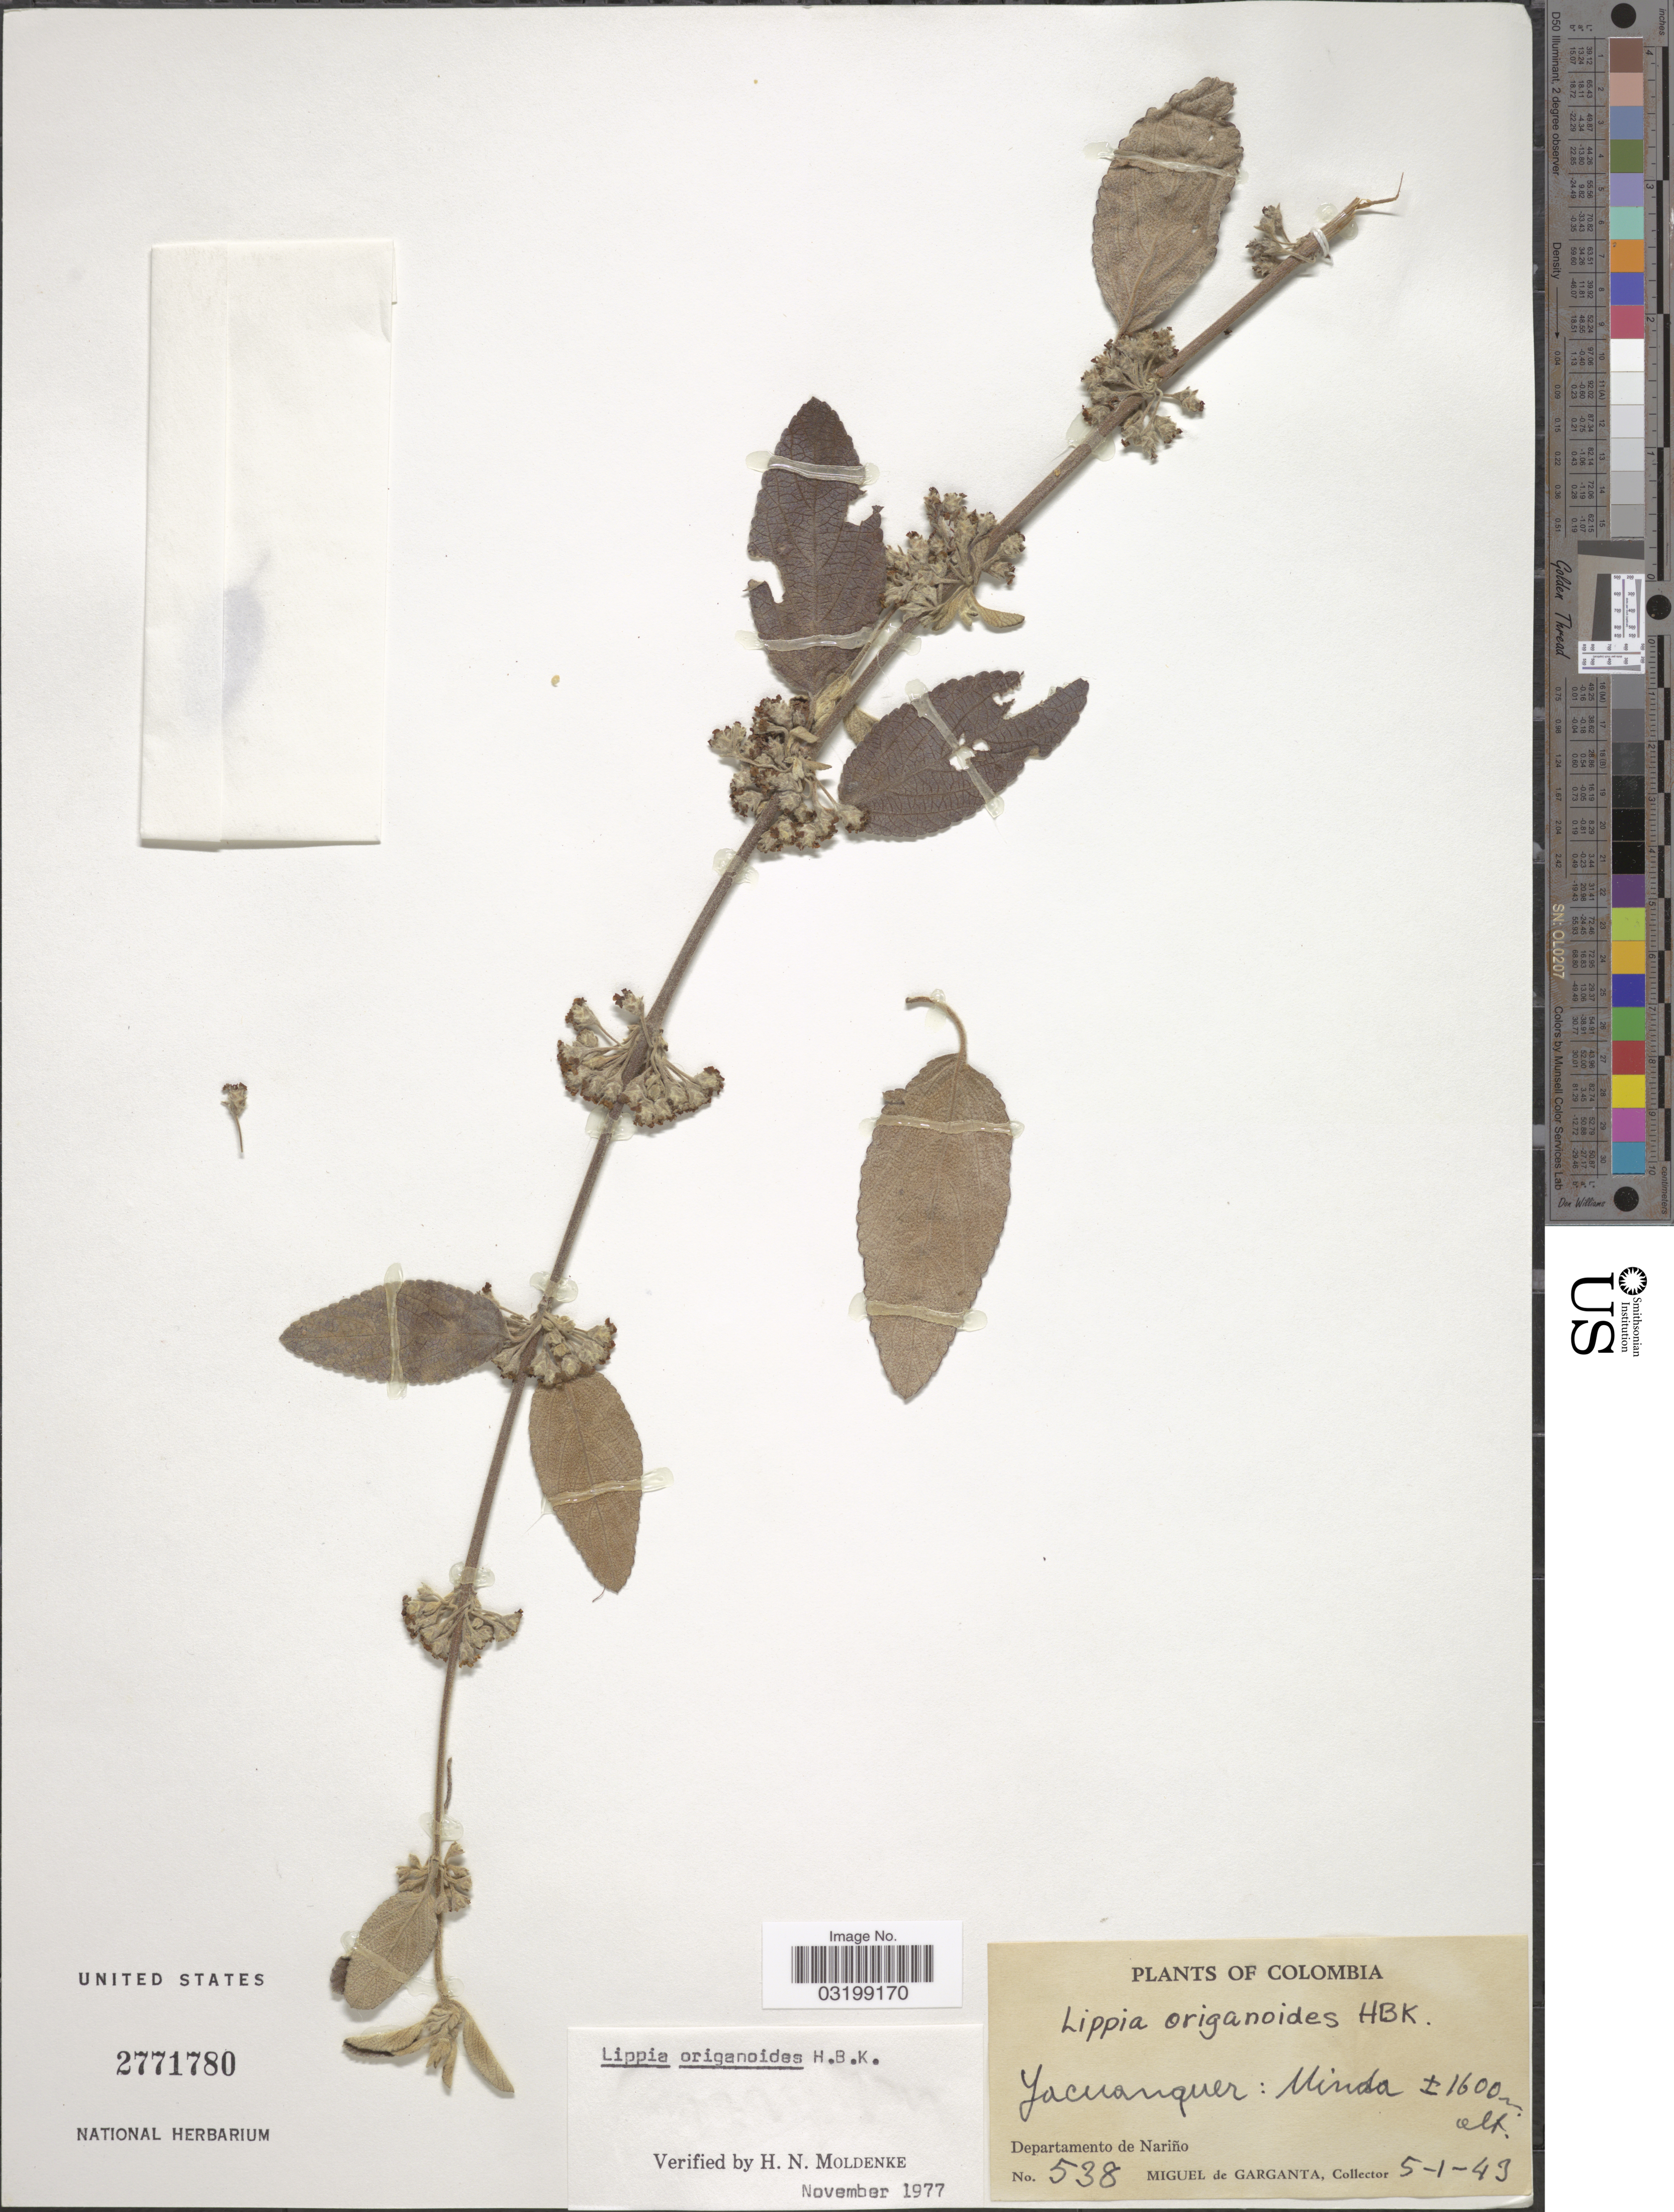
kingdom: Plantae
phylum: Tracheophyta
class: Magnoliopsida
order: Lamiales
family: Verbenaceae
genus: Lippia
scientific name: Lippia origanoides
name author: Kunth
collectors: M. Garganta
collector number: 538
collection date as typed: Transcribed d/m/y: 5/1/43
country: Colombia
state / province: Nariño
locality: Yacuanquer: Minda. Departamento de Nariño.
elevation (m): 1600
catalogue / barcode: US 2771780